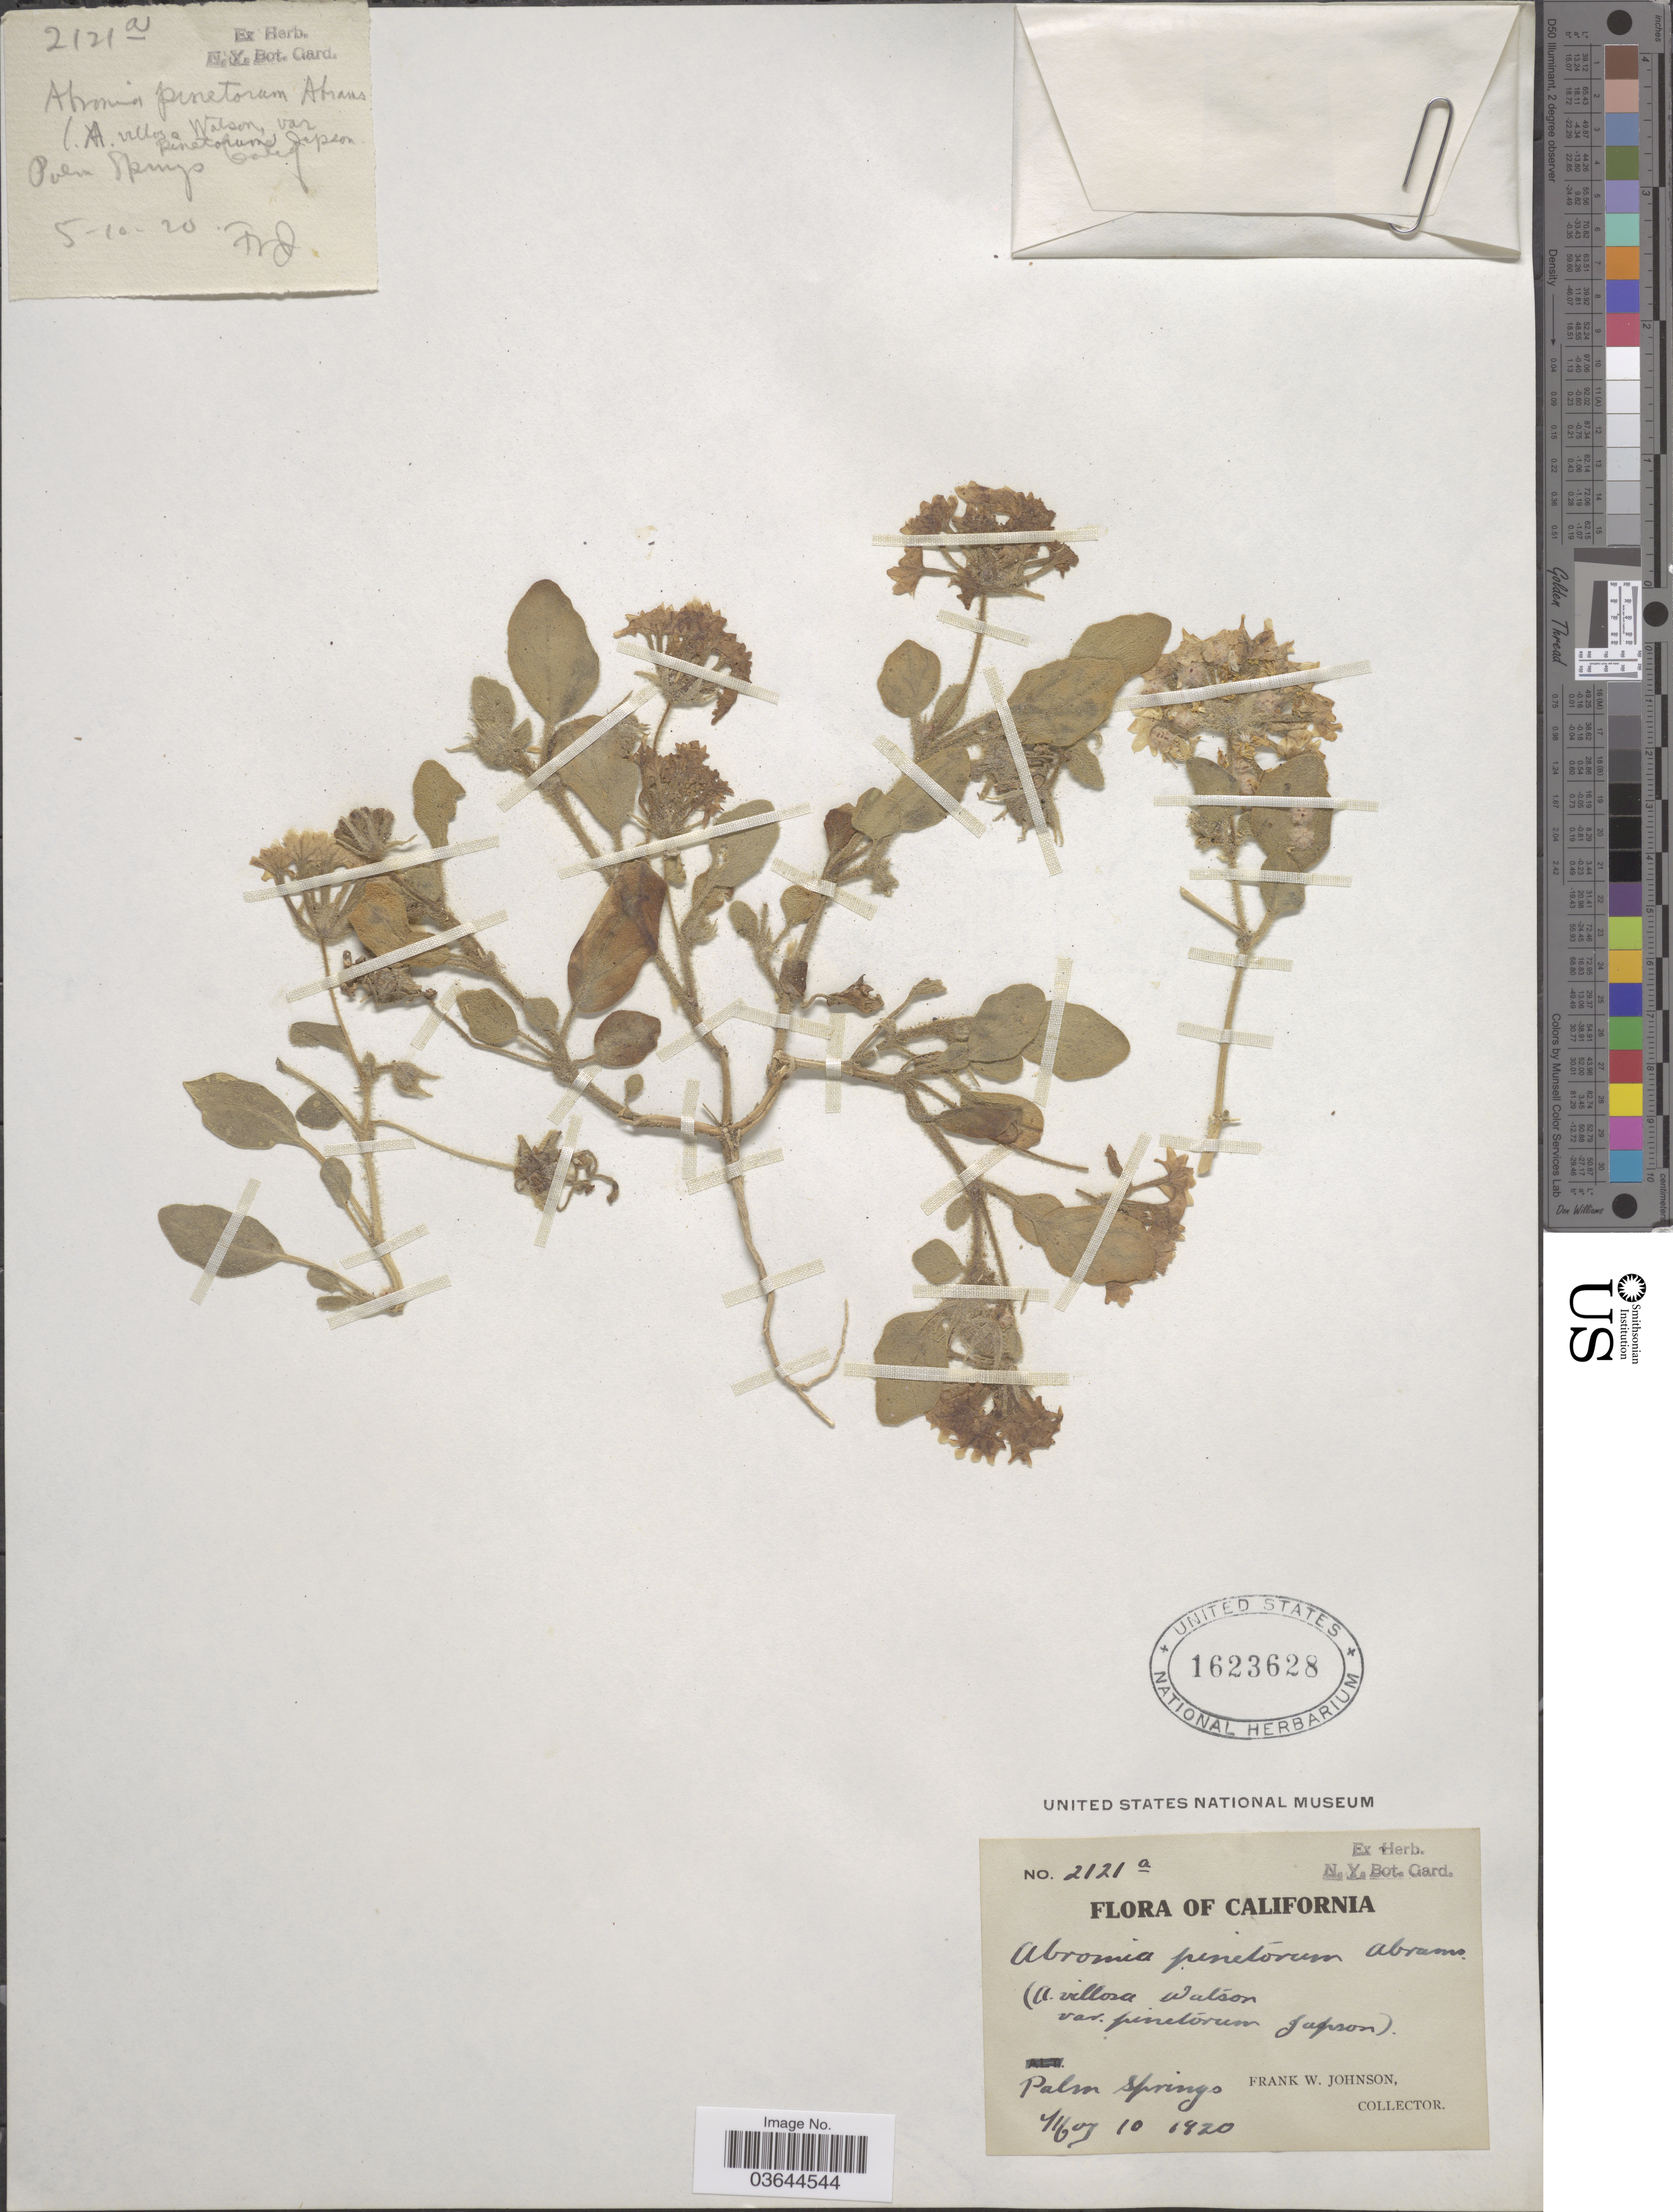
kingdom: Plantae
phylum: Tracheophyta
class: Magnoliopsida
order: Caryophyllales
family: Nyctaginaceae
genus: Abronia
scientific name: Abronia aurita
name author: Abrams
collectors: F. W. Johnson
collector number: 2121a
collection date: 1920-05-10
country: United States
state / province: California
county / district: Riverside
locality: Palm Springs.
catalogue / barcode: US 1623628